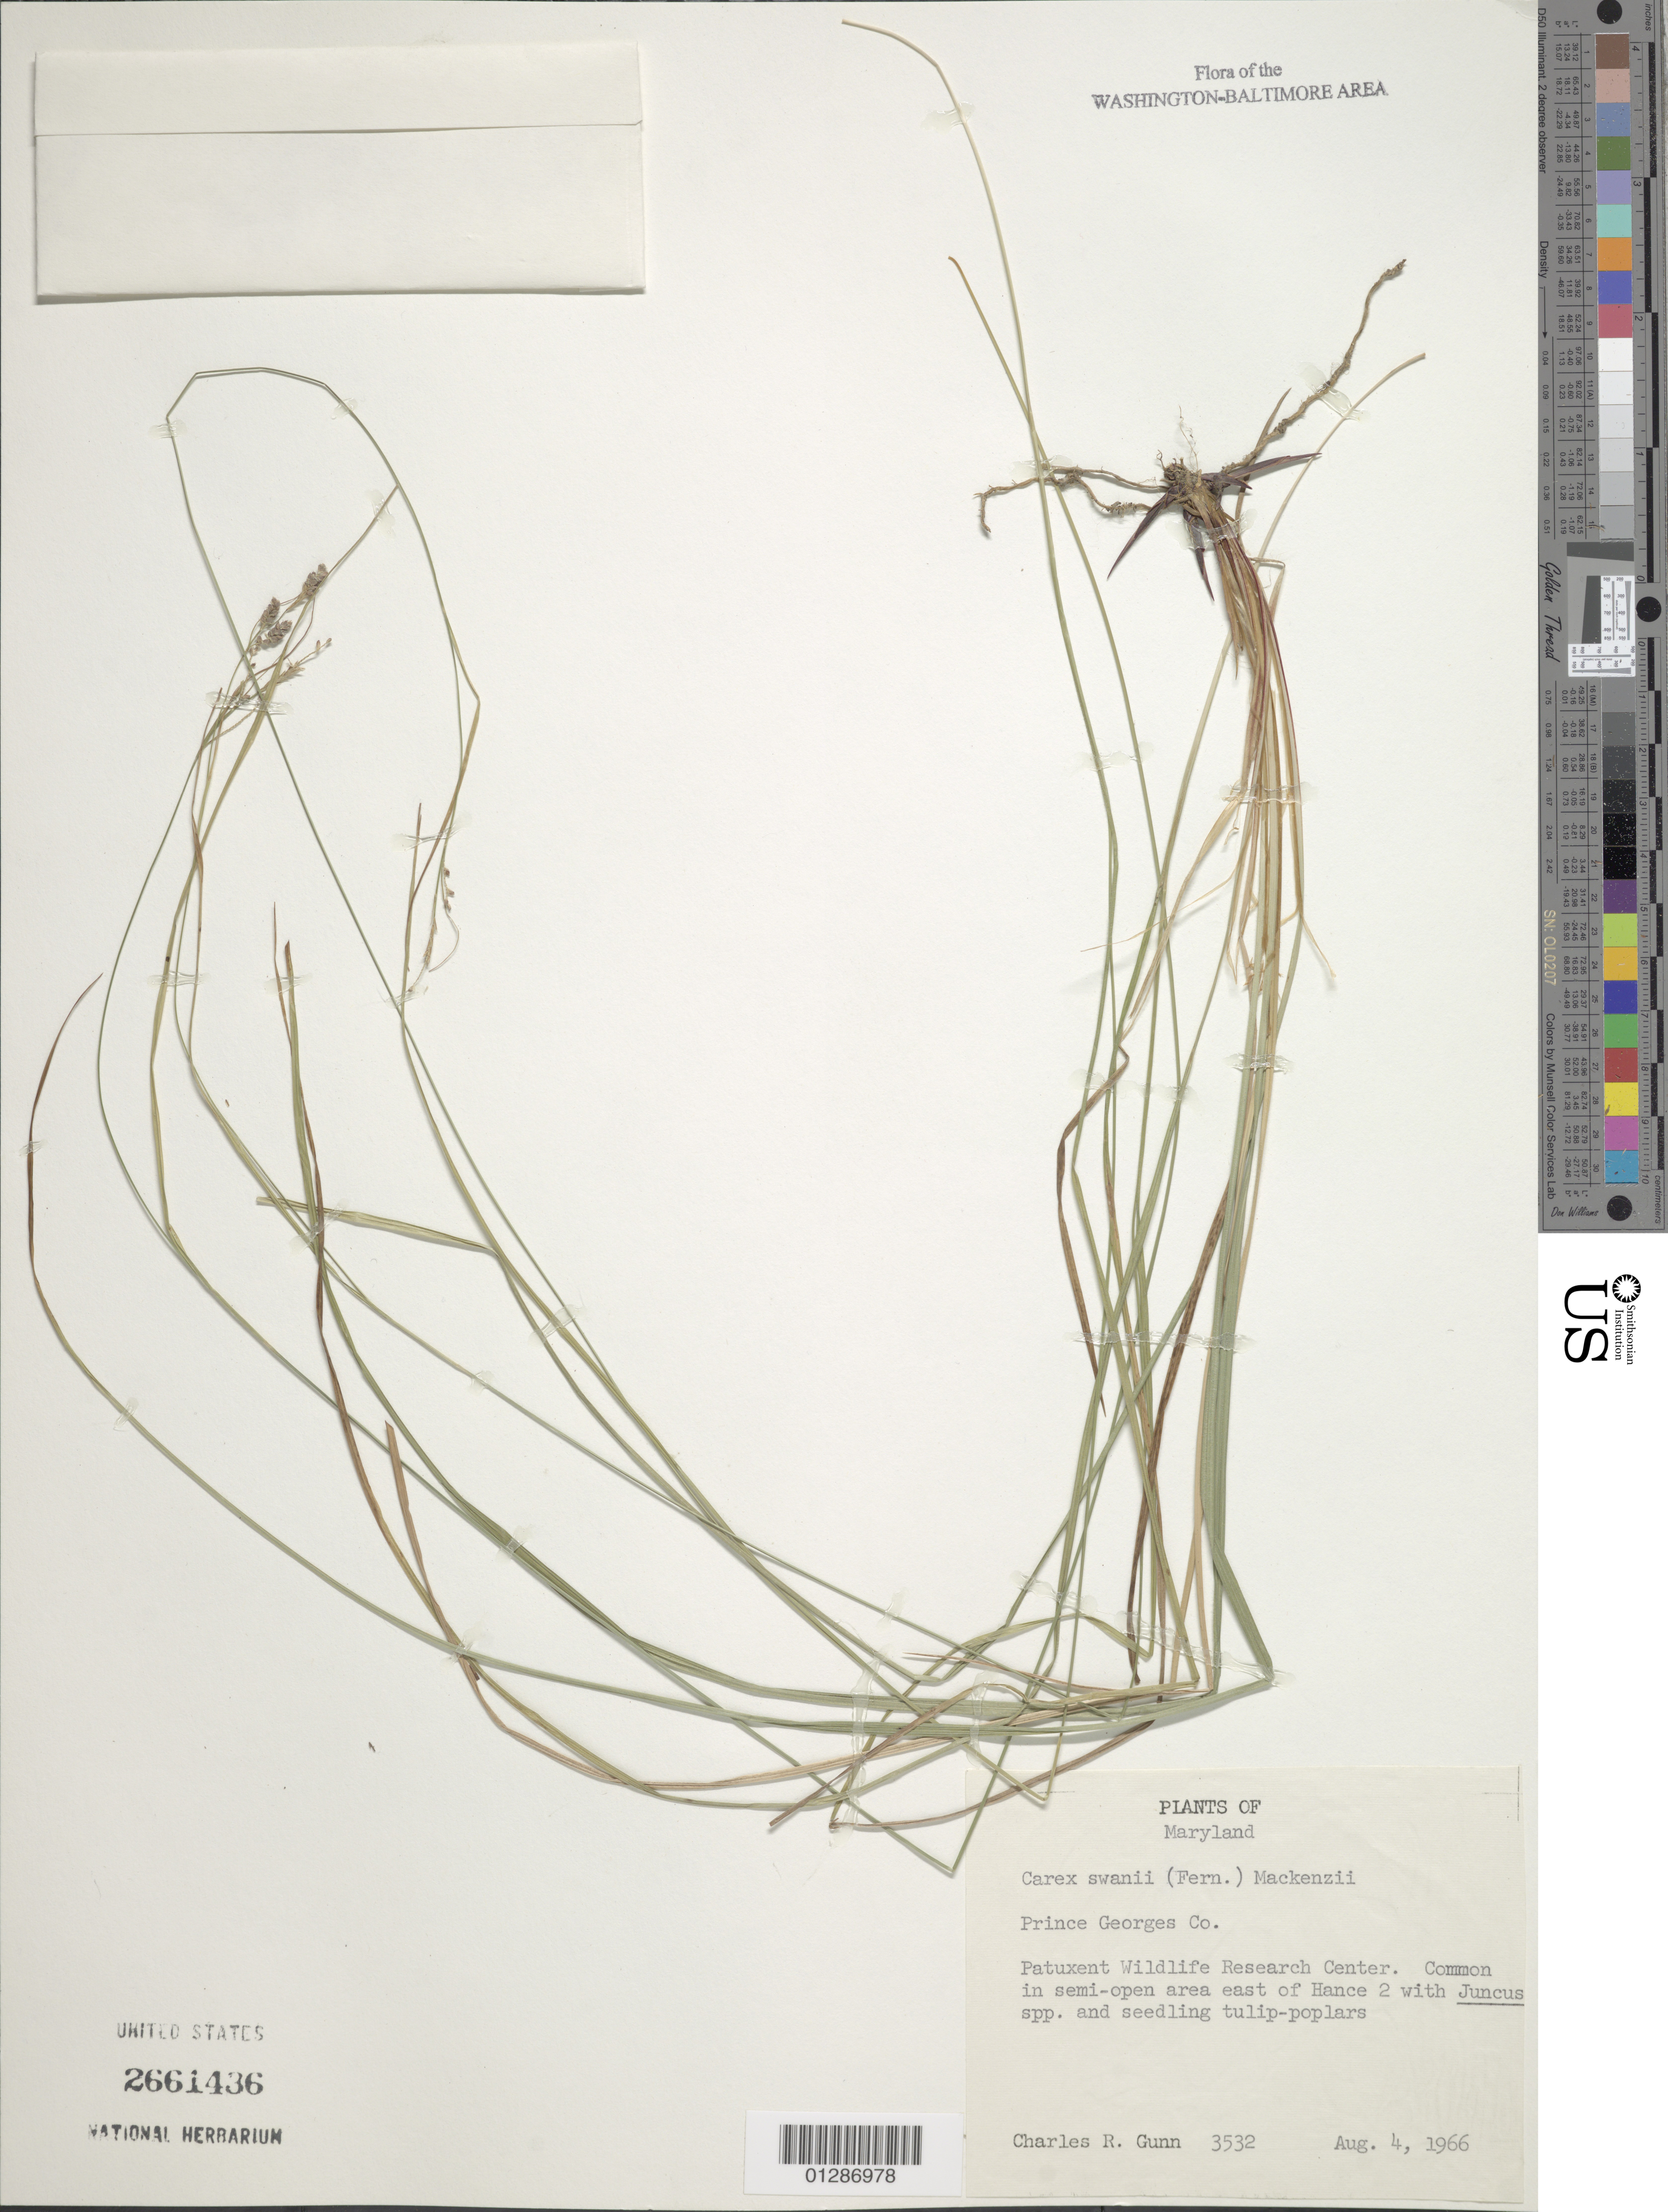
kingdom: Plantae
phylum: Tracheophyta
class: Liliopsida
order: Poales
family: Cyperaceae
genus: Carex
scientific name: Carex swanii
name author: (Fernald) Mack.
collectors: C. R. Gunn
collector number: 3532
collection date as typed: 4 Aug 1966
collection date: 1966-08-04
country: United States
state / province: Maryland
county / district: Prince George's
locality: Patuxent Wildlife Research Center. E of Hance.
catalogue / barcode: US 2661436